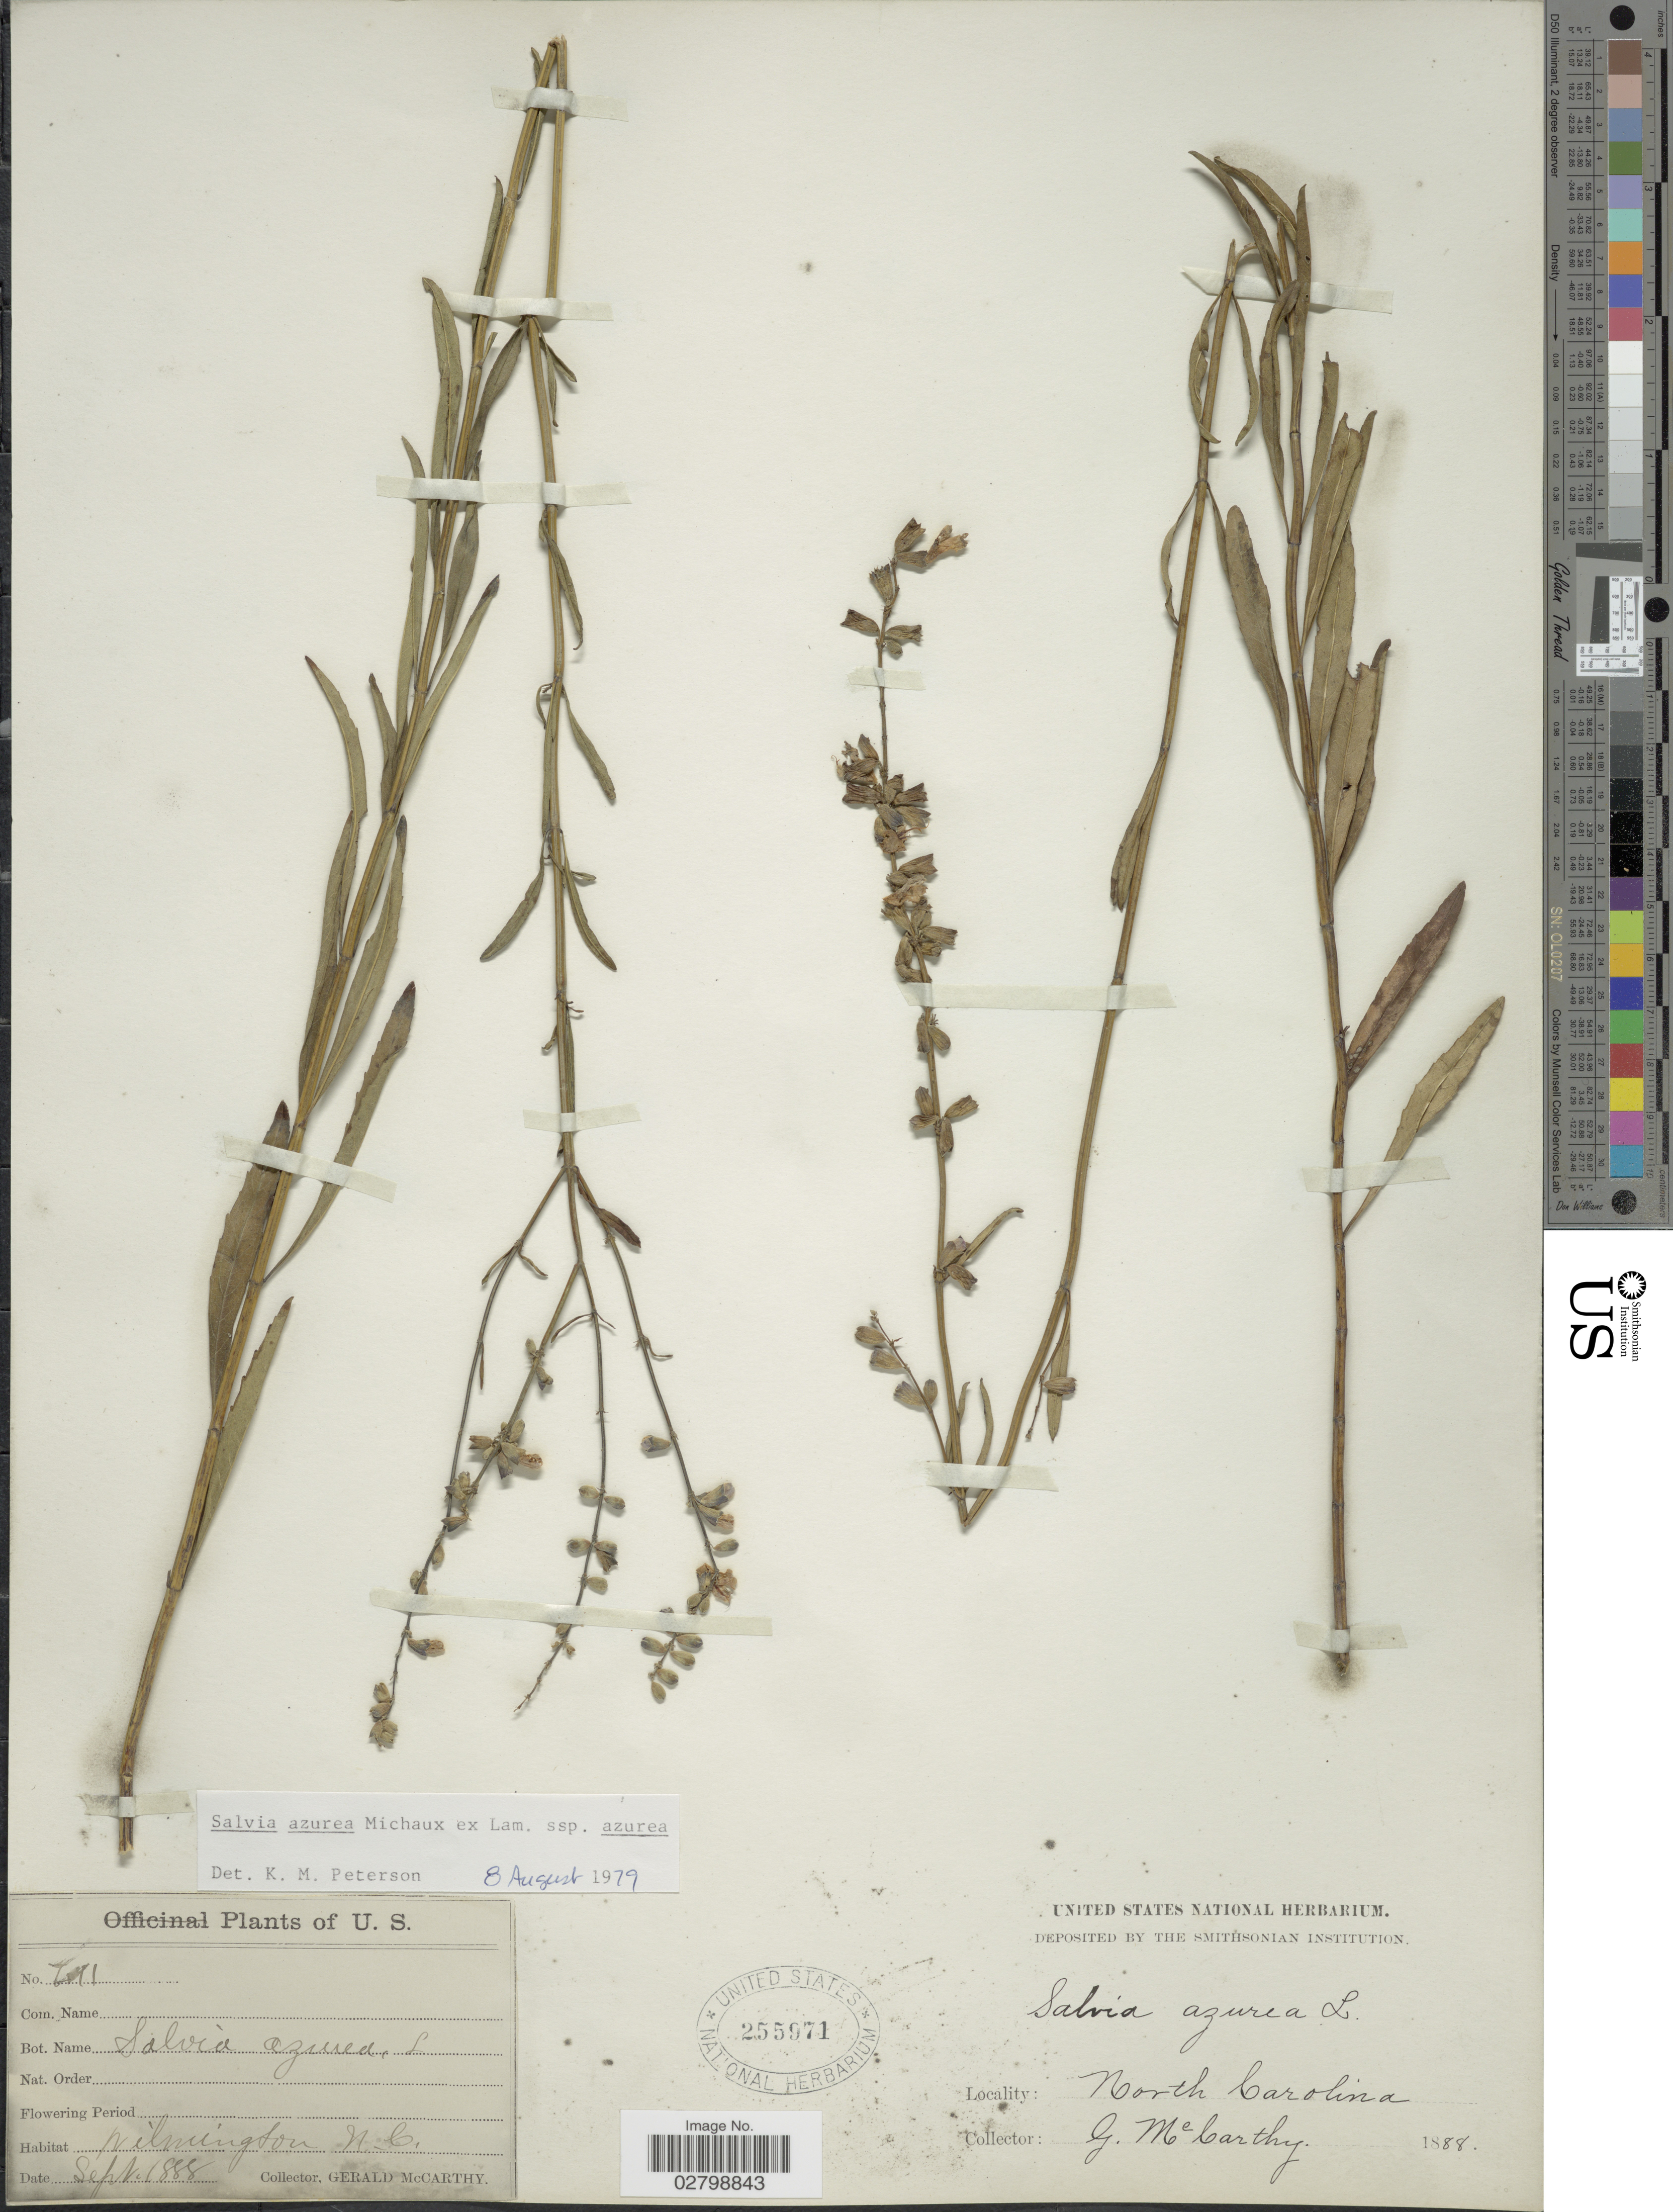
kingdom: Plantae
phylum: Tracheophyta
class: Magnoliopsida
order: Lamiales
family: Lamiaceae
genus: Salvia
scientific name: Salvia azurea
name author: Michx. ex Vahl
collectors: G. McCarthy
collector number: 641*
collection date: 1888-09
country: United States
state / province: North Carolina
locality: Wilmington.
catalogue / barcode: US 255971